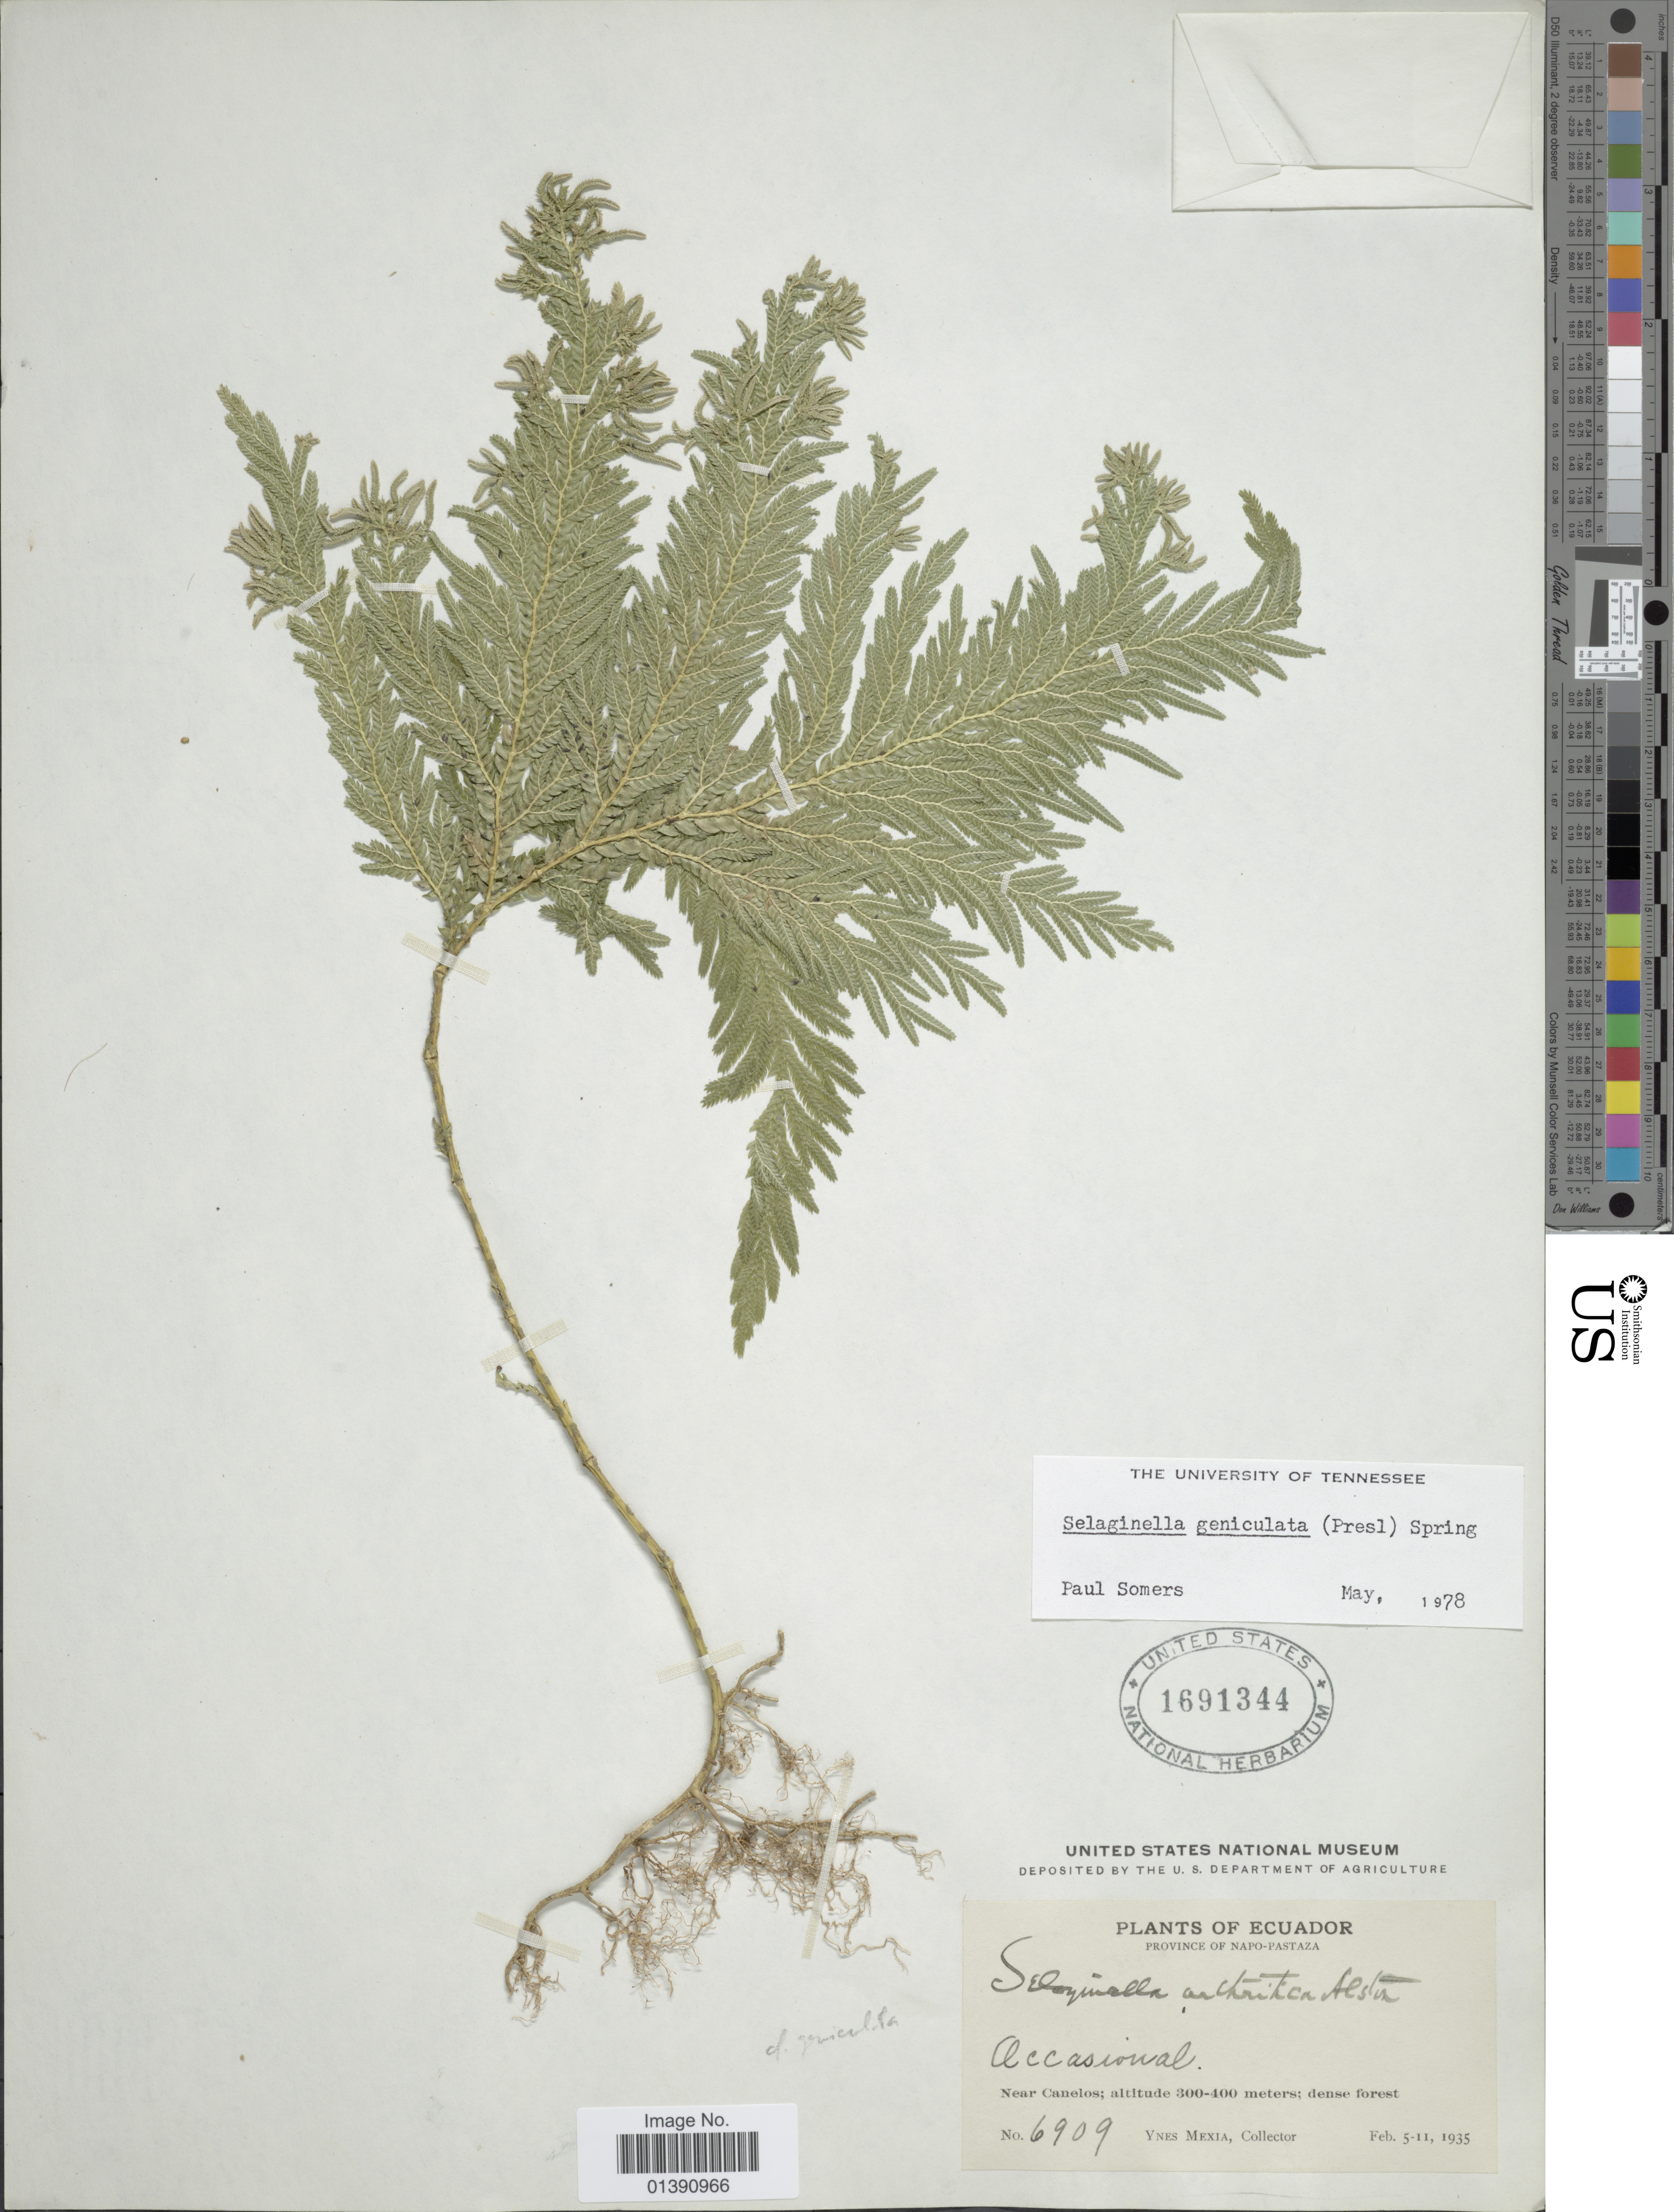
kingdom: Plantae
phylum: Tracheophyta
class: Lycopodiopsida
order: Selaginellales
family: Selaginellaceae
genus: Selaginella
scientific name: Selaginella geniculata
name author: (C. Presl) Spring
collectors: Y. Mexia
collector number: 6909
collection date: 1935-02-05/1935-02-11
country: Ecuador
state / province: Napo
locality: Province of Napo-Pastaza, Near Canelos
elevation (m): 300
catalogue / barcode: US 1691344